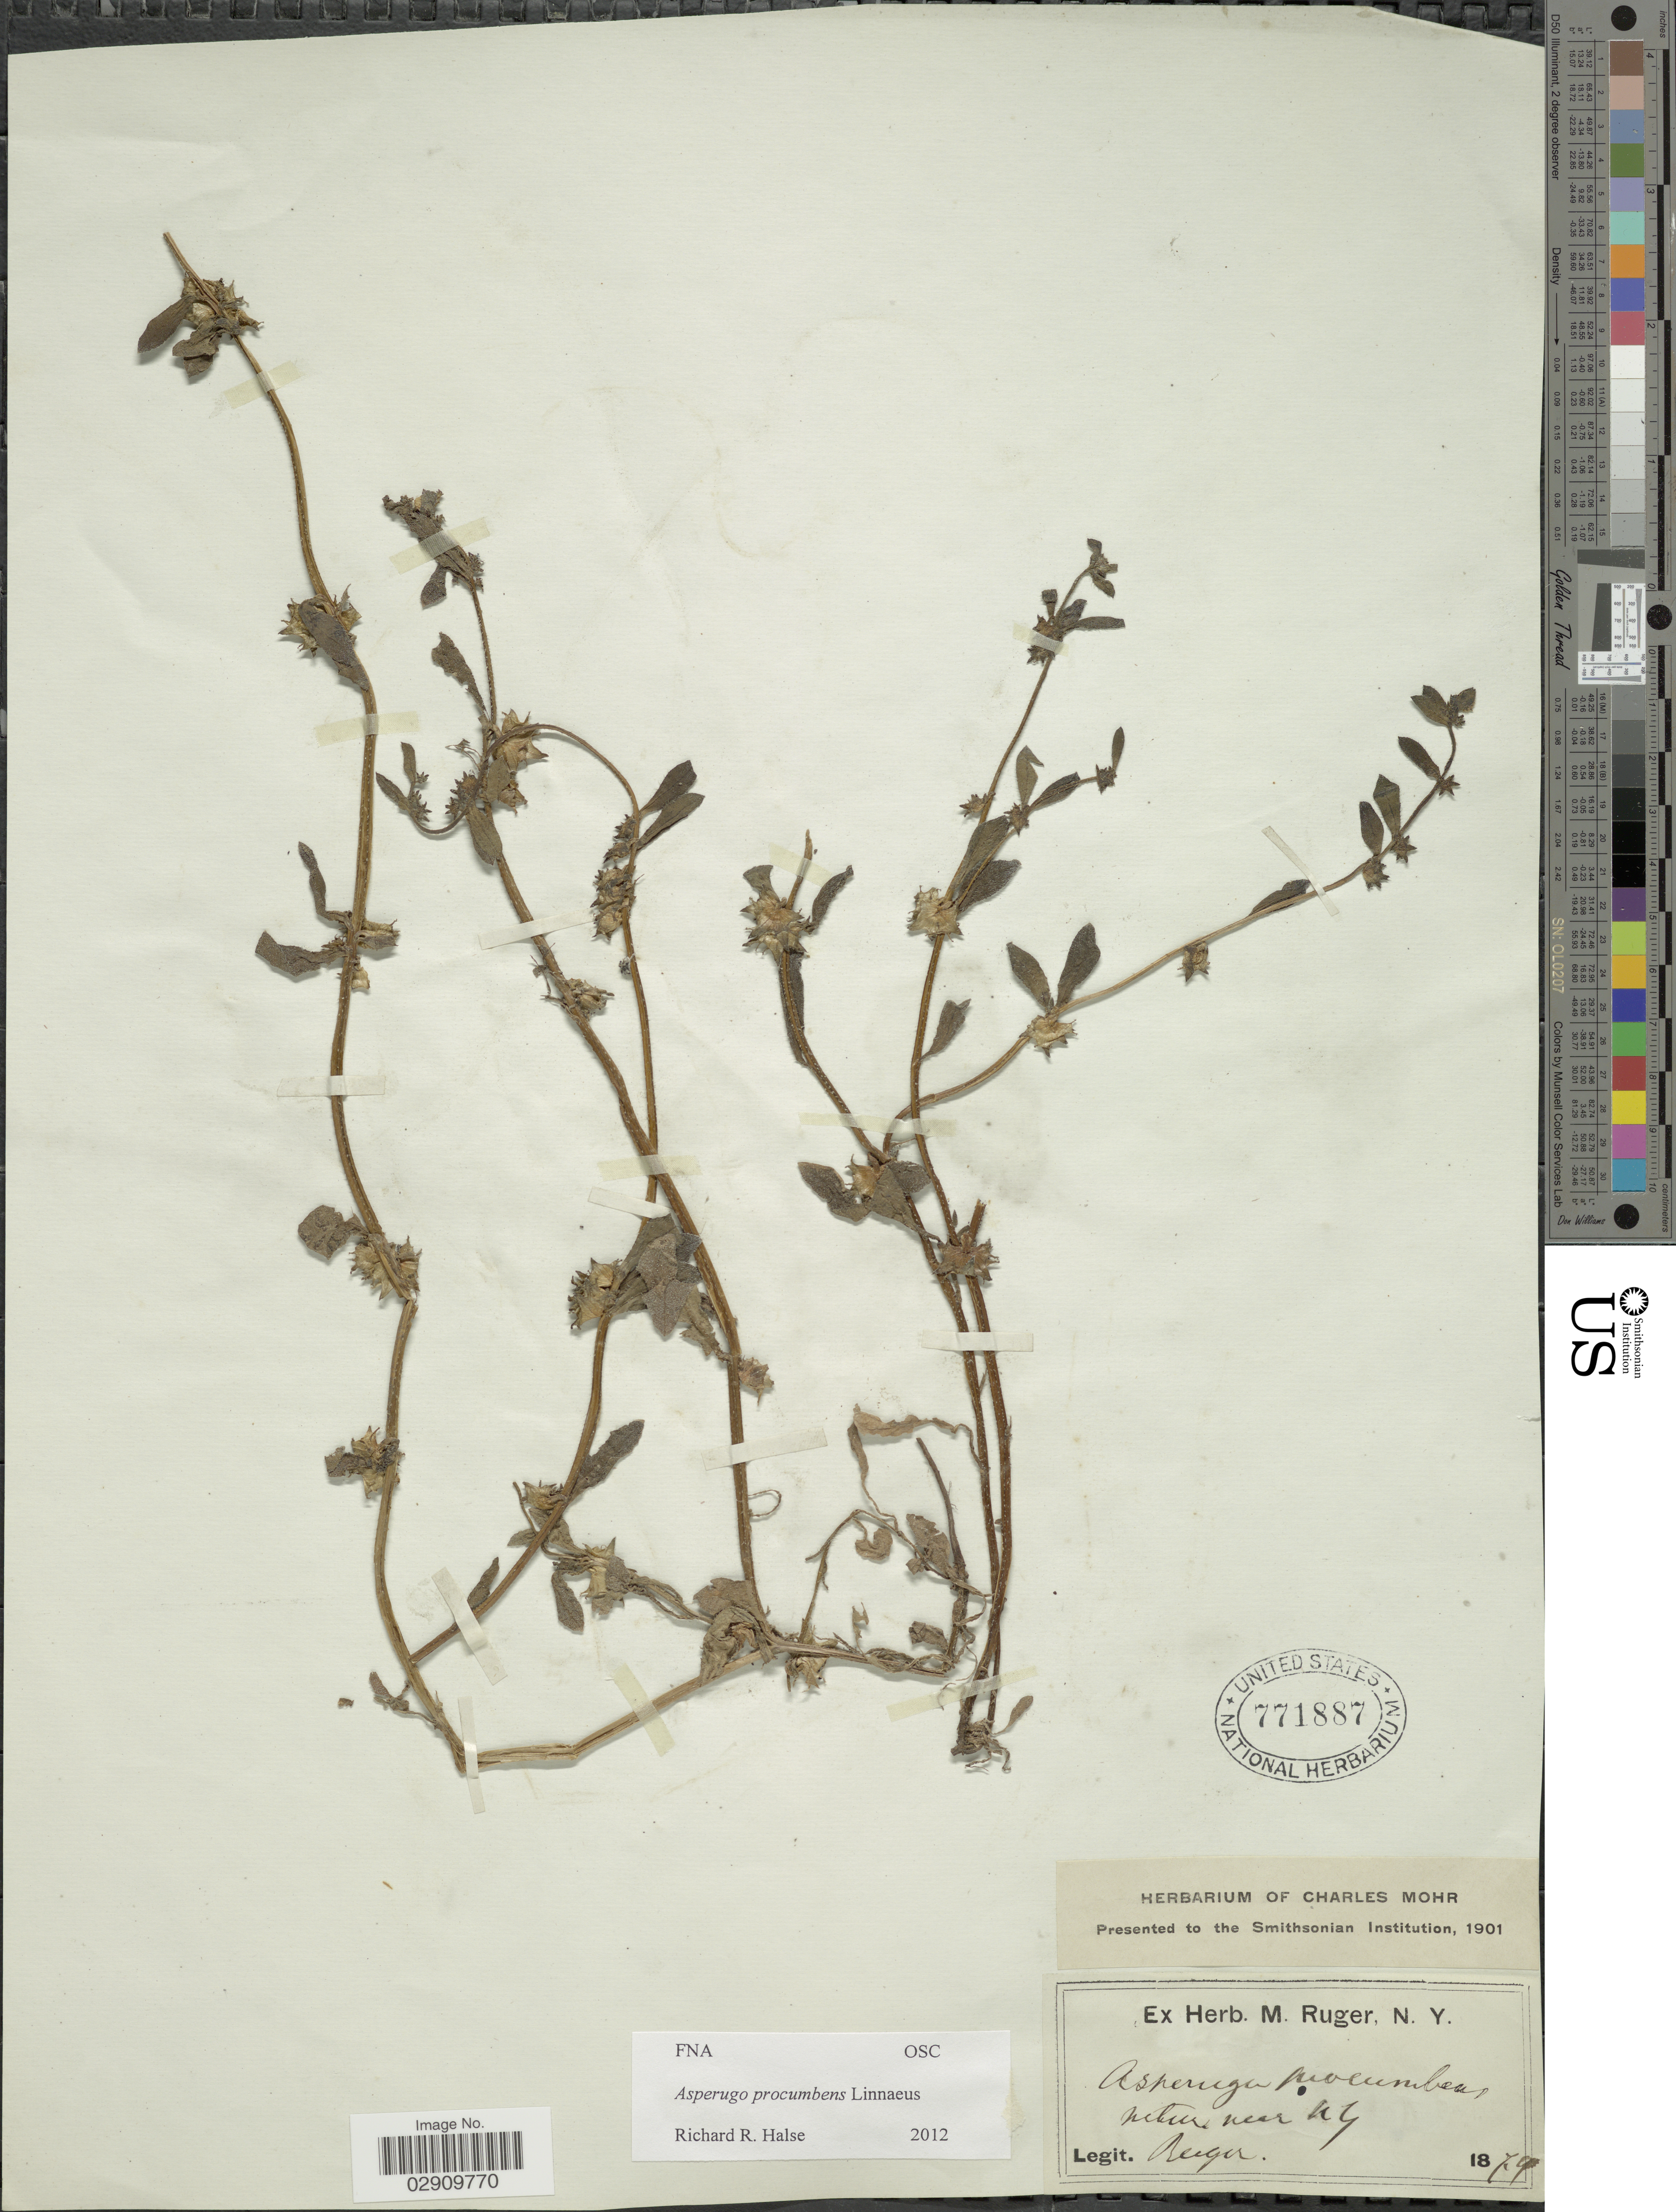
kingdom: Plantae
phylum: Tracheophyta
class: Magnoliopsida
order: Boraginales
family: Boraginaceae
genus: Asperugo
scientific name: Asperugo procumbens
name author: L.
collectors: Ruger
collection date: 1879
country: United States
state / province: New York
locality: Mchur [interpreted] near NY.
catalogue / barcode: US 771887